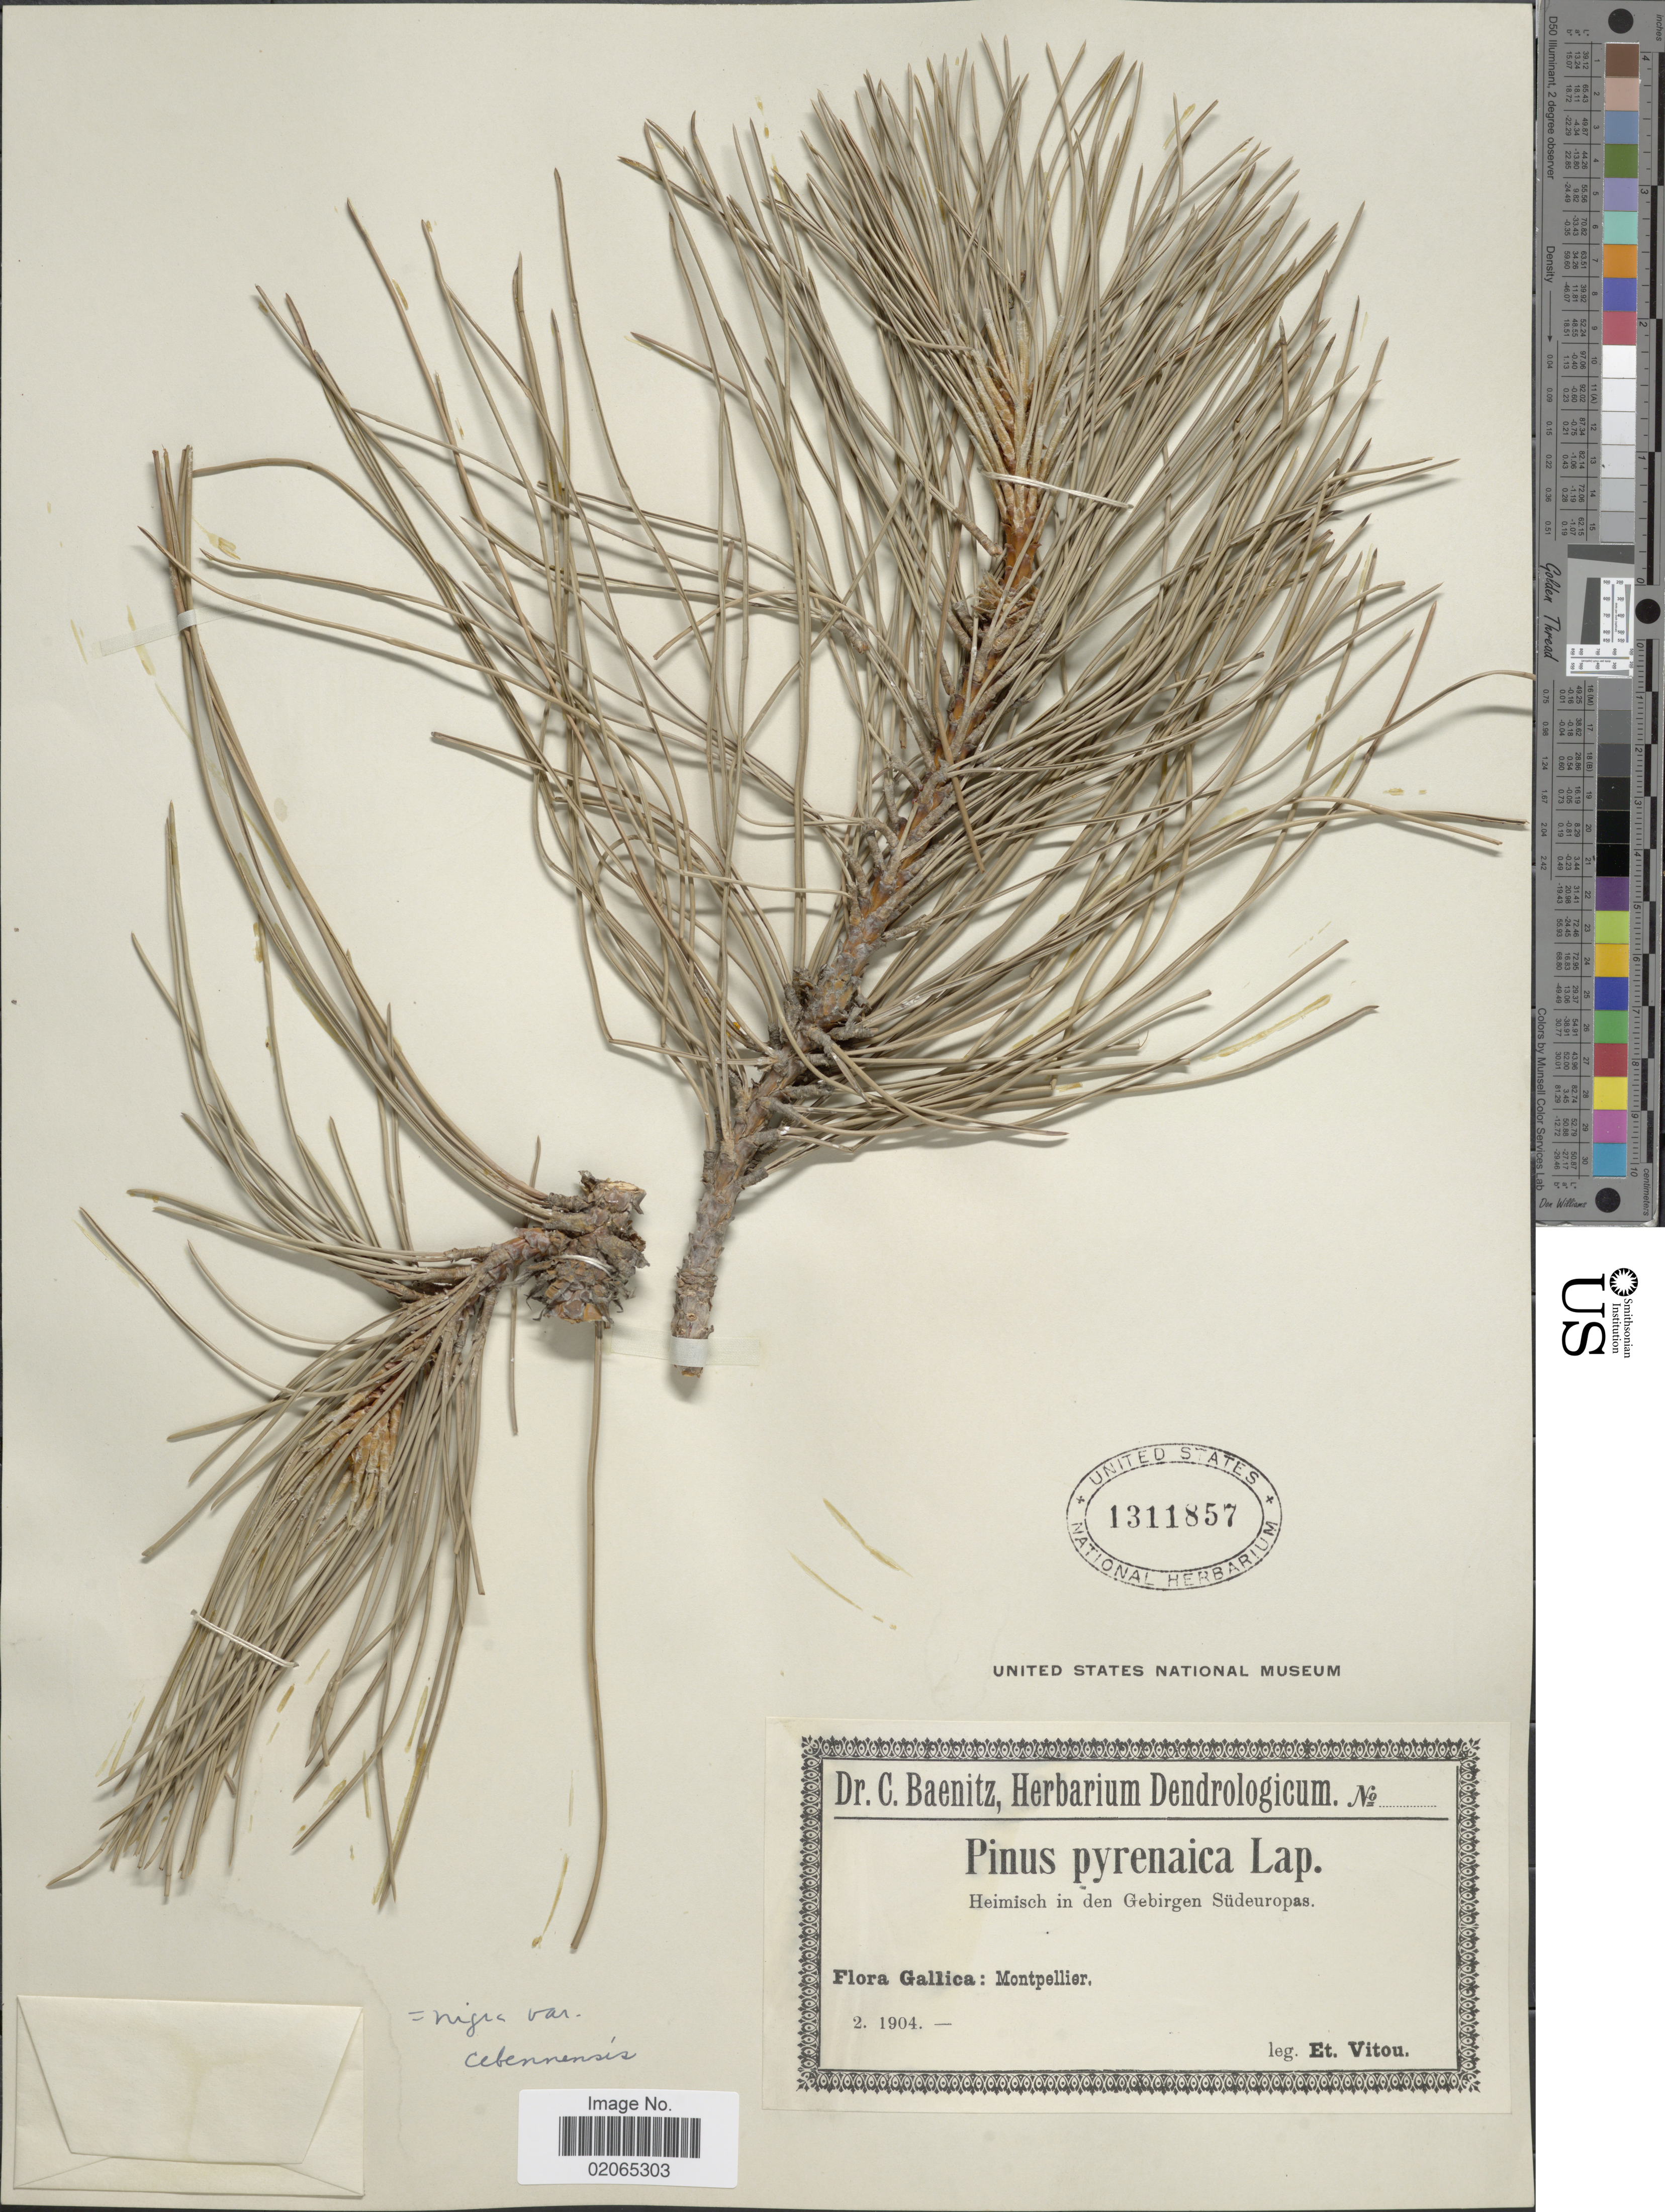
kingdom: Plantae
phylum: Tracheophyta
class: Pinopsida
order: Pinales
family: Pinaceae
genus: Pinus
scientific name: Pinus nigra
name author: Arnold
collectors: E. Vitou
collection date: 1904-02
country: France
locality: Gallica: Montpellier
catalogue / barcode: US 1311857